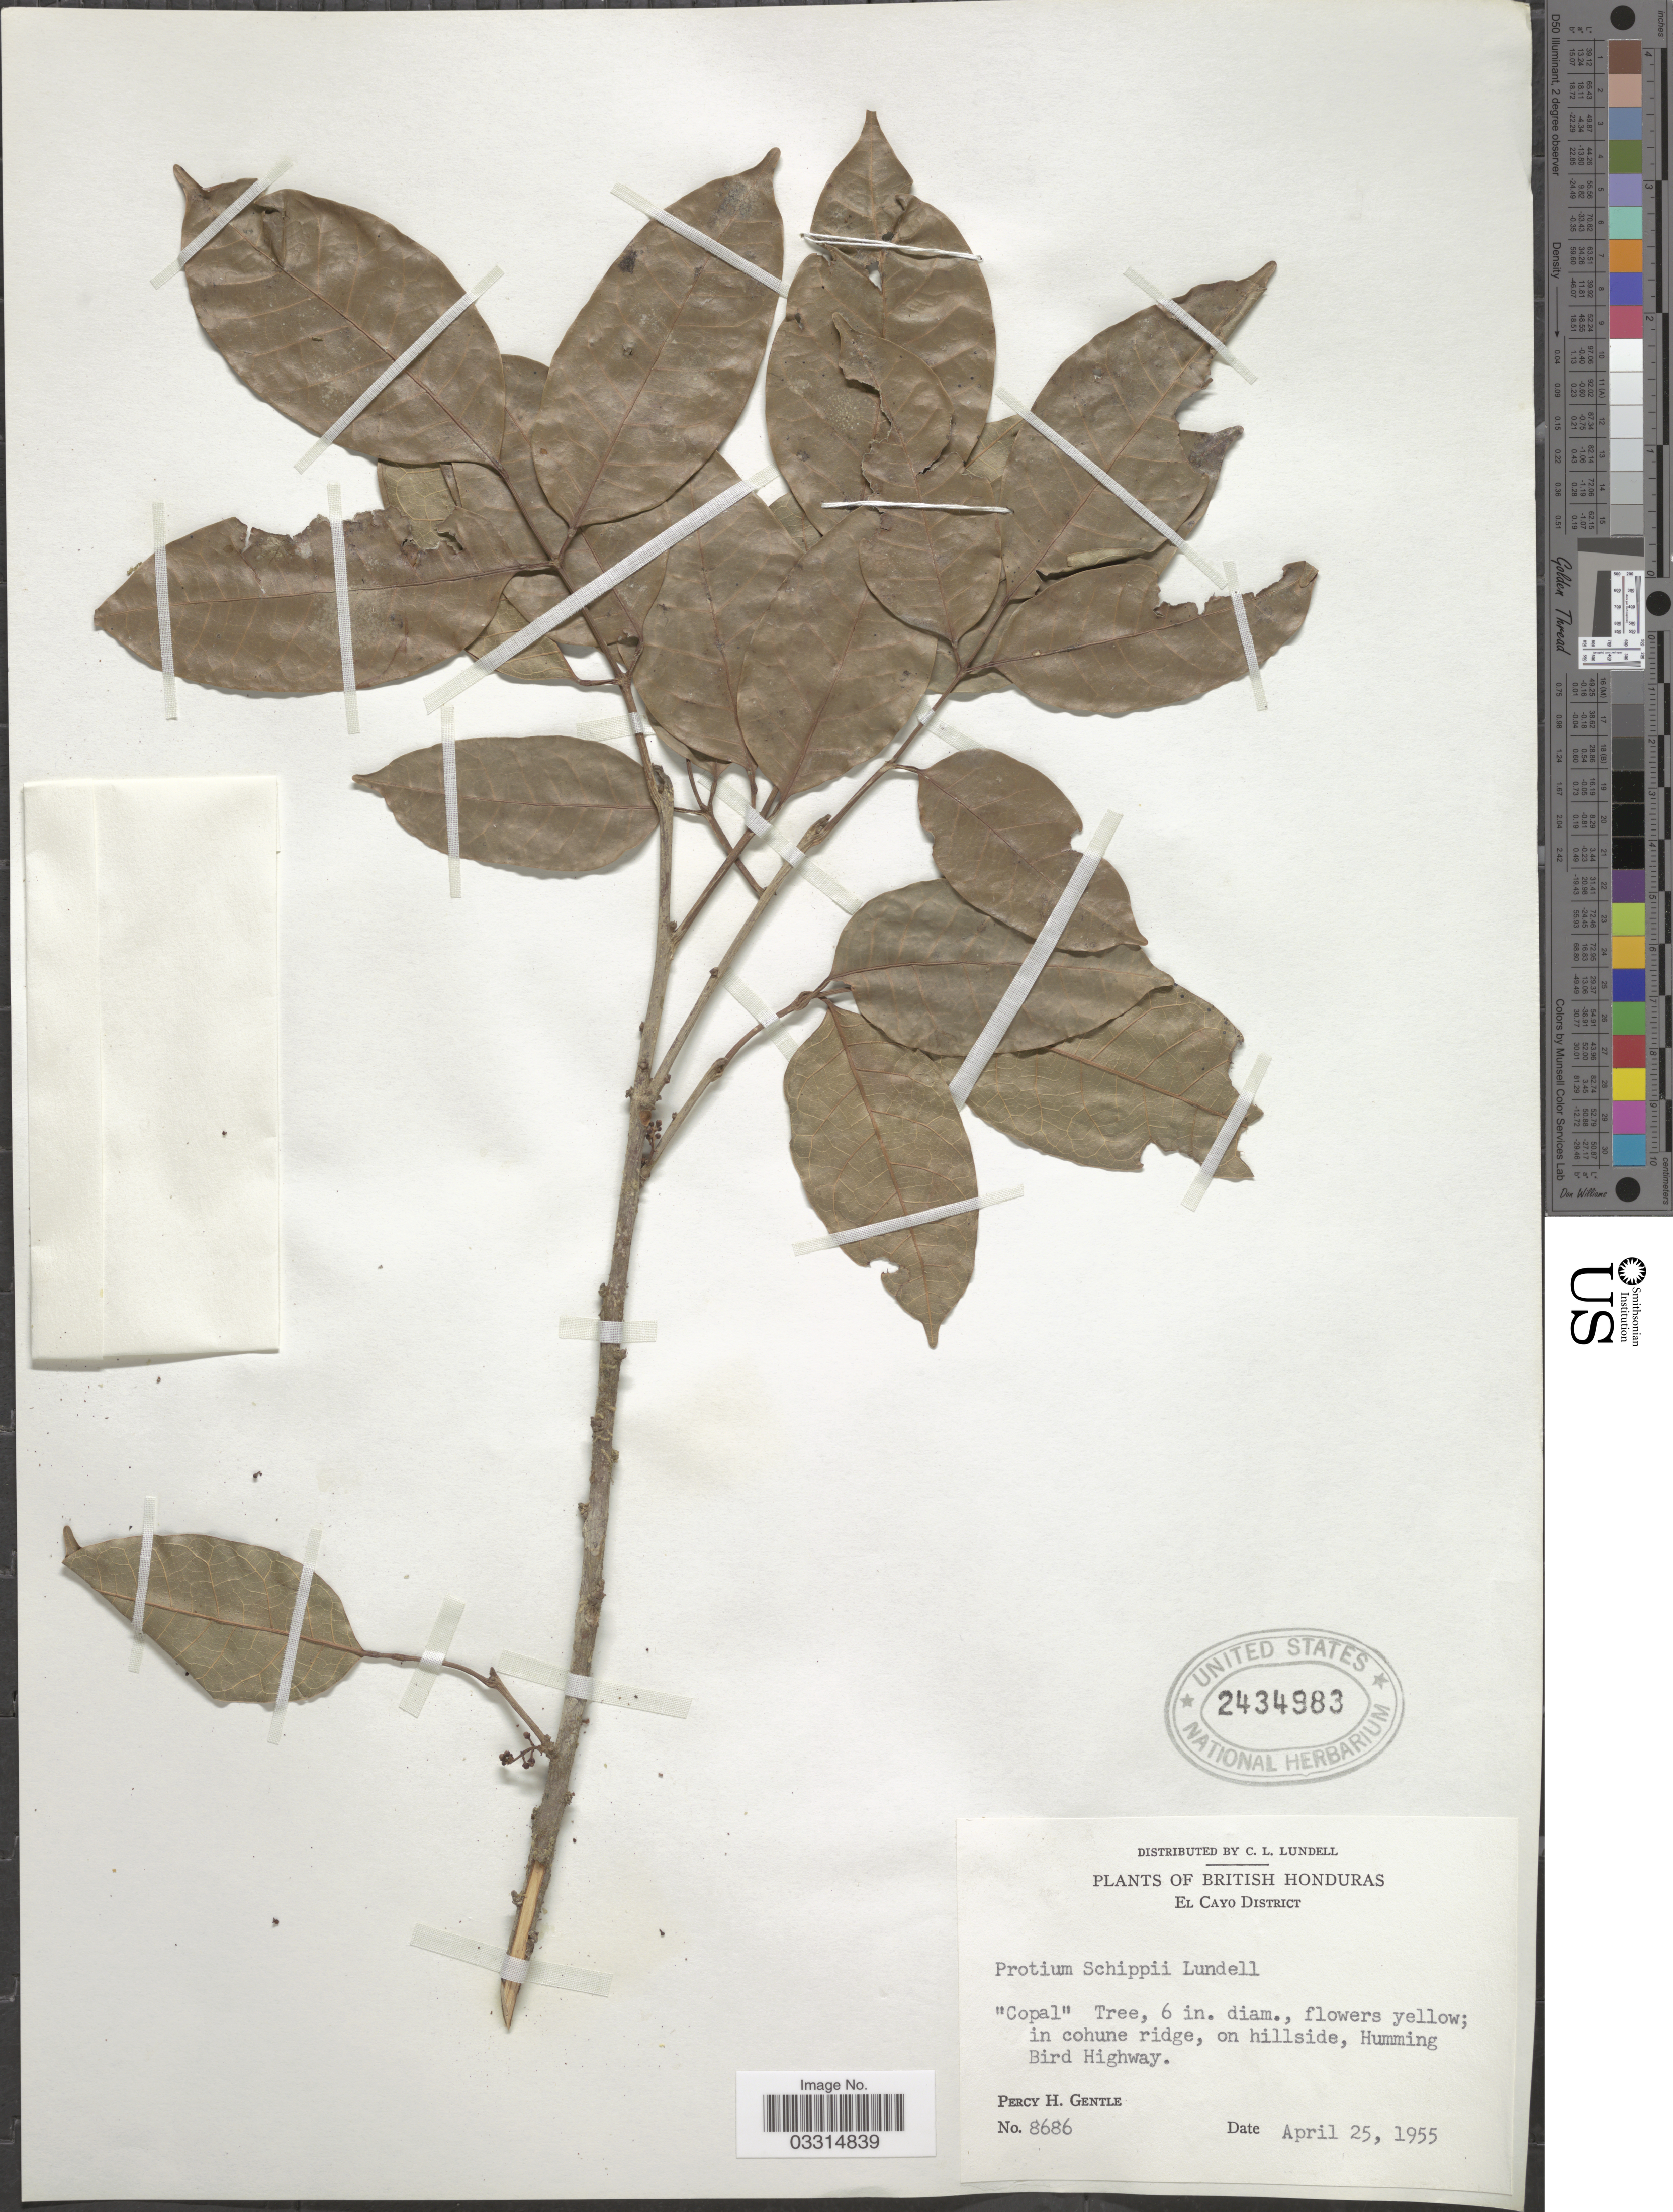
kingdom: Plantae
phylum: Tracheophyta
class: Magnoliopsida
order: Sapindales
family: Burseraceae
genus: Protium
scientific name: Protium confusum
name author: (Rose) Pittier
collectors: P. H. Gentle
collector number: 8686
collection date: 1955-04-25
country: Belize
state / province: Cayo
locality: British Honduras, El Cayo District, on hillside, Humming Bird Highway.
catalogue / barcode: US 2434983